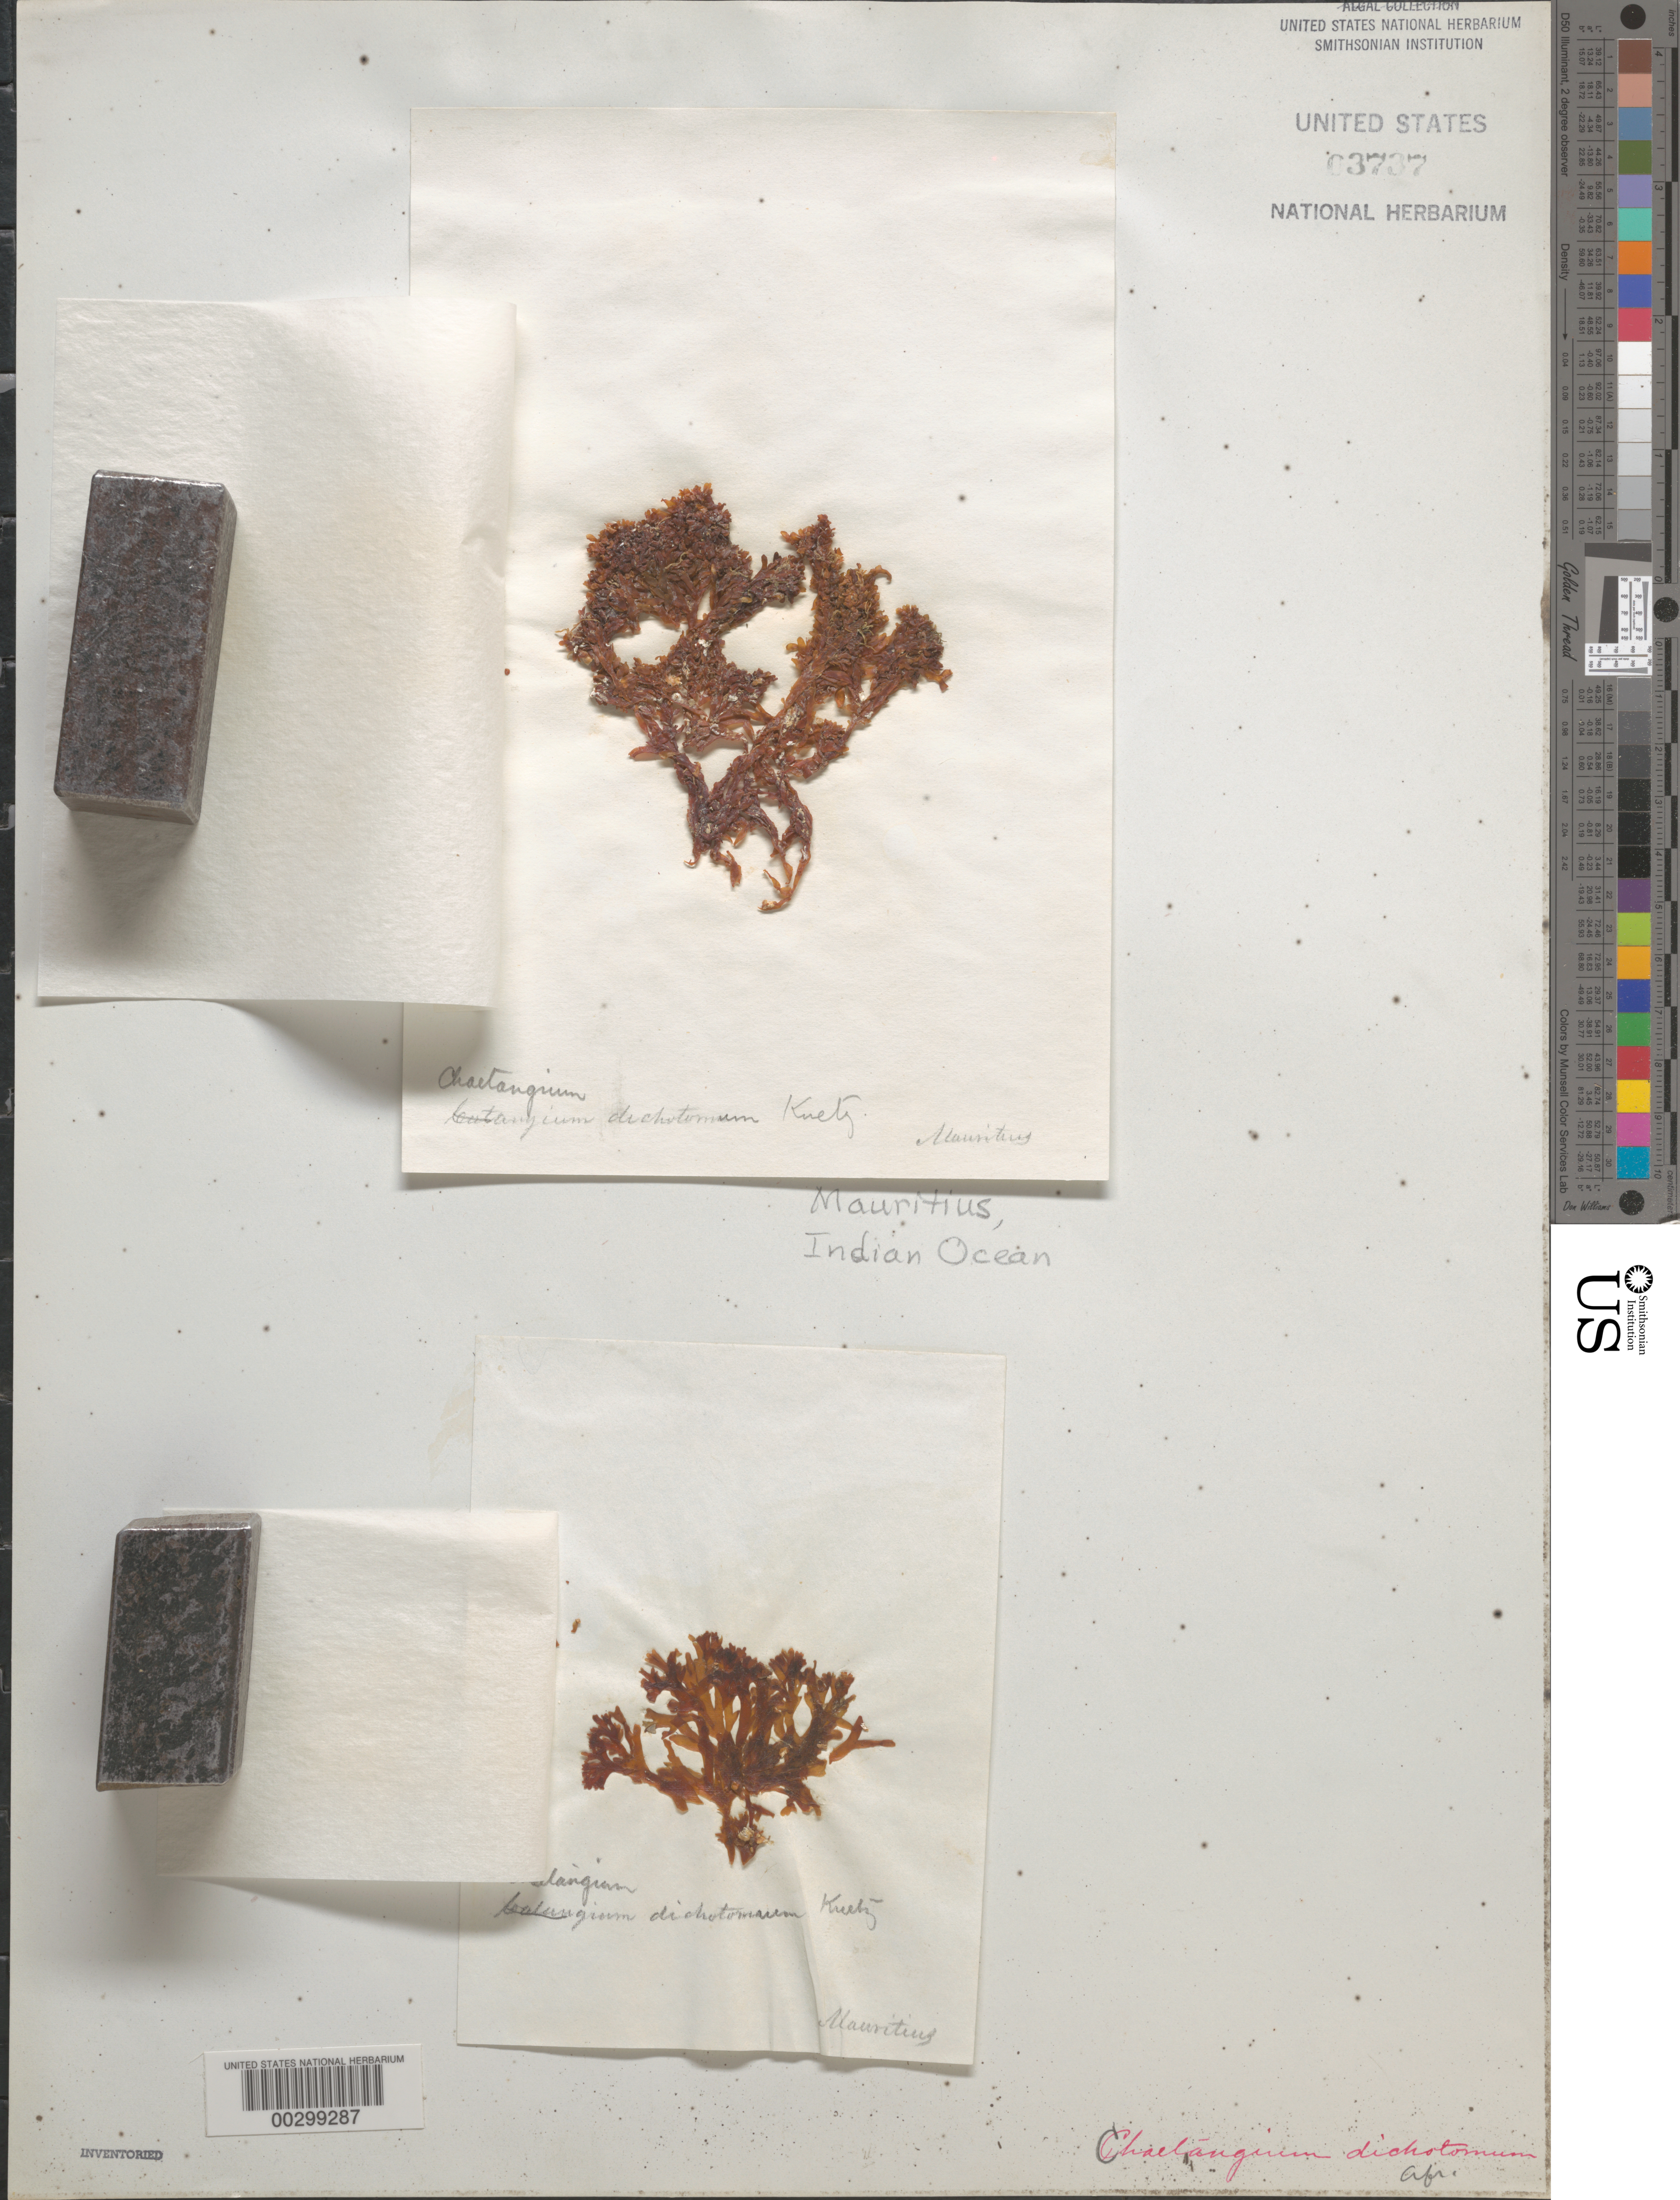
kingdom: Plantae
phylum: Rhodophyta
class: Florideophyceae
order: Nemaliales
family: Chaetangiaceae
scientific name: Chaetangium dichotomum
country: Mauritius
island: Mauritius Island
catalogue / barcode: US 3737